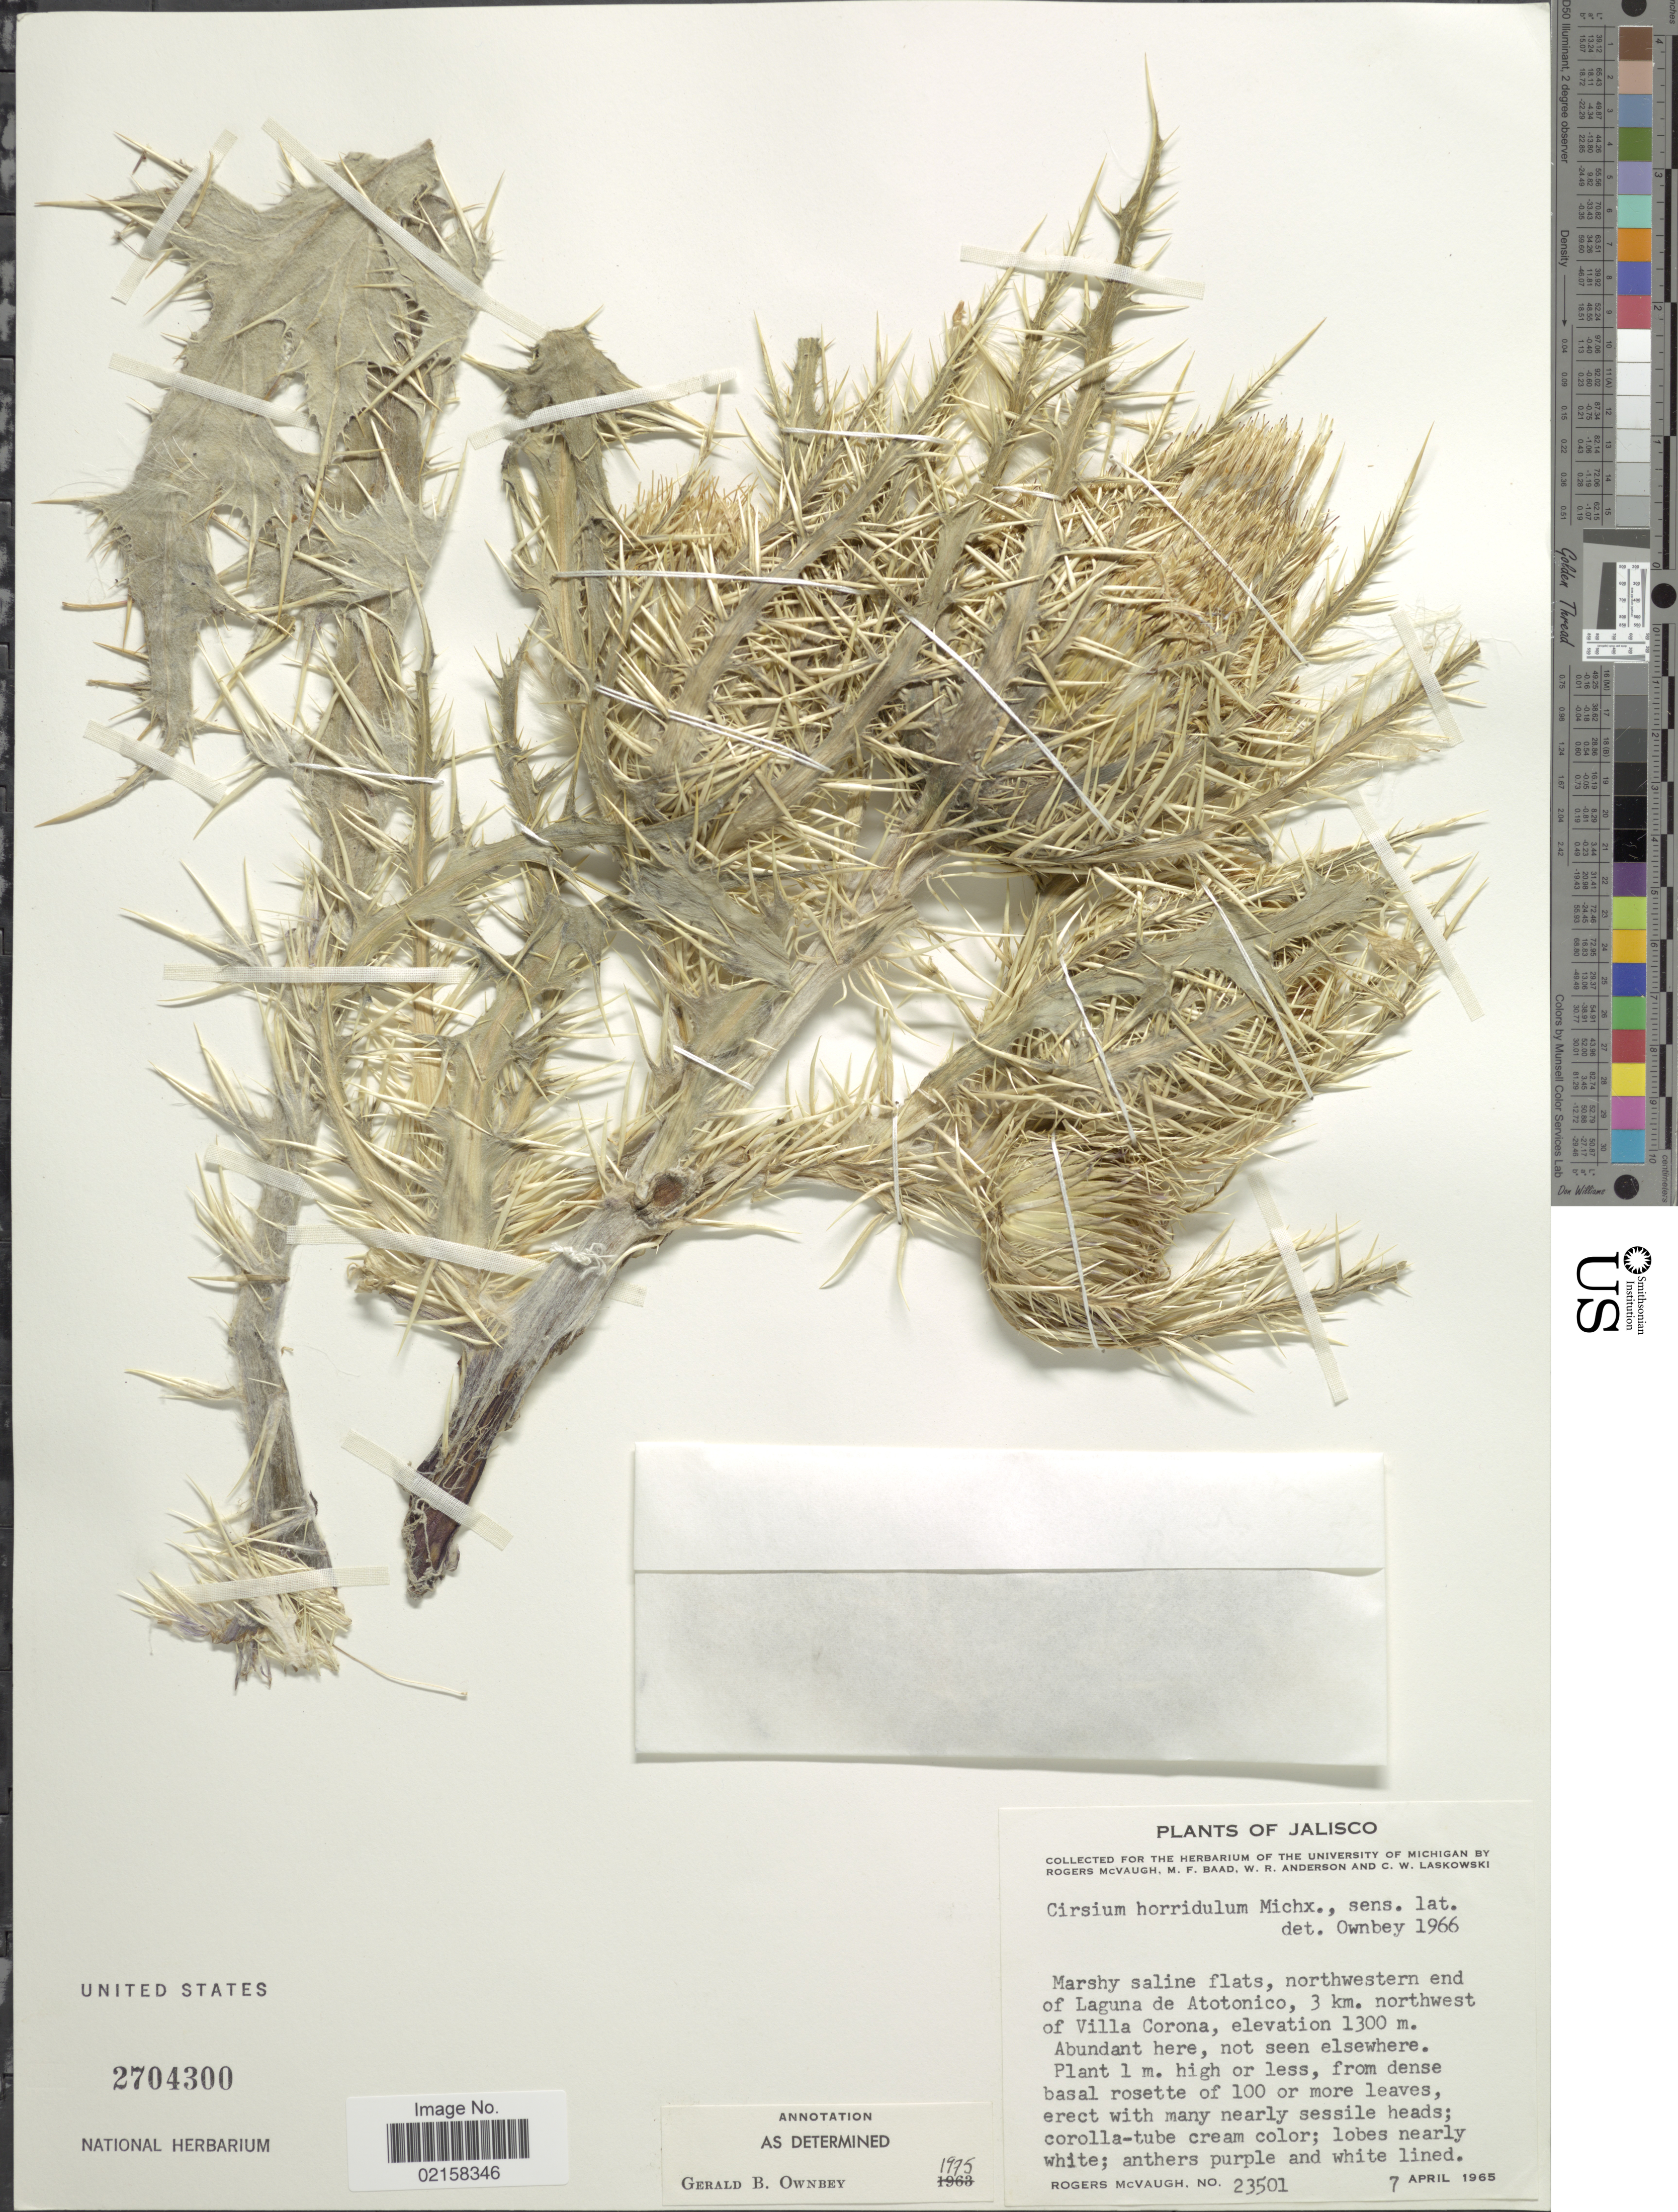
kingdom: Plantae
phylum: Tracheophyta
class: Magnoliopsida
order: Asterales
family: Asteraceae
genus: Cirsium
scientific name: Cirsium horridulum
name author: Michx.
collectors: R. McVaugh, M. F. Baad, W. Anderson & C. Laskowski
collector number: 23501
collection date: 1965-04-07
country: Mexico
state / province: Jalisco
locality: Northwestern end of Laguna de Atotonico, 3 km. northwest of Villa Corona.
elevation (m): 1300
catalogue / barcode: US 2704300